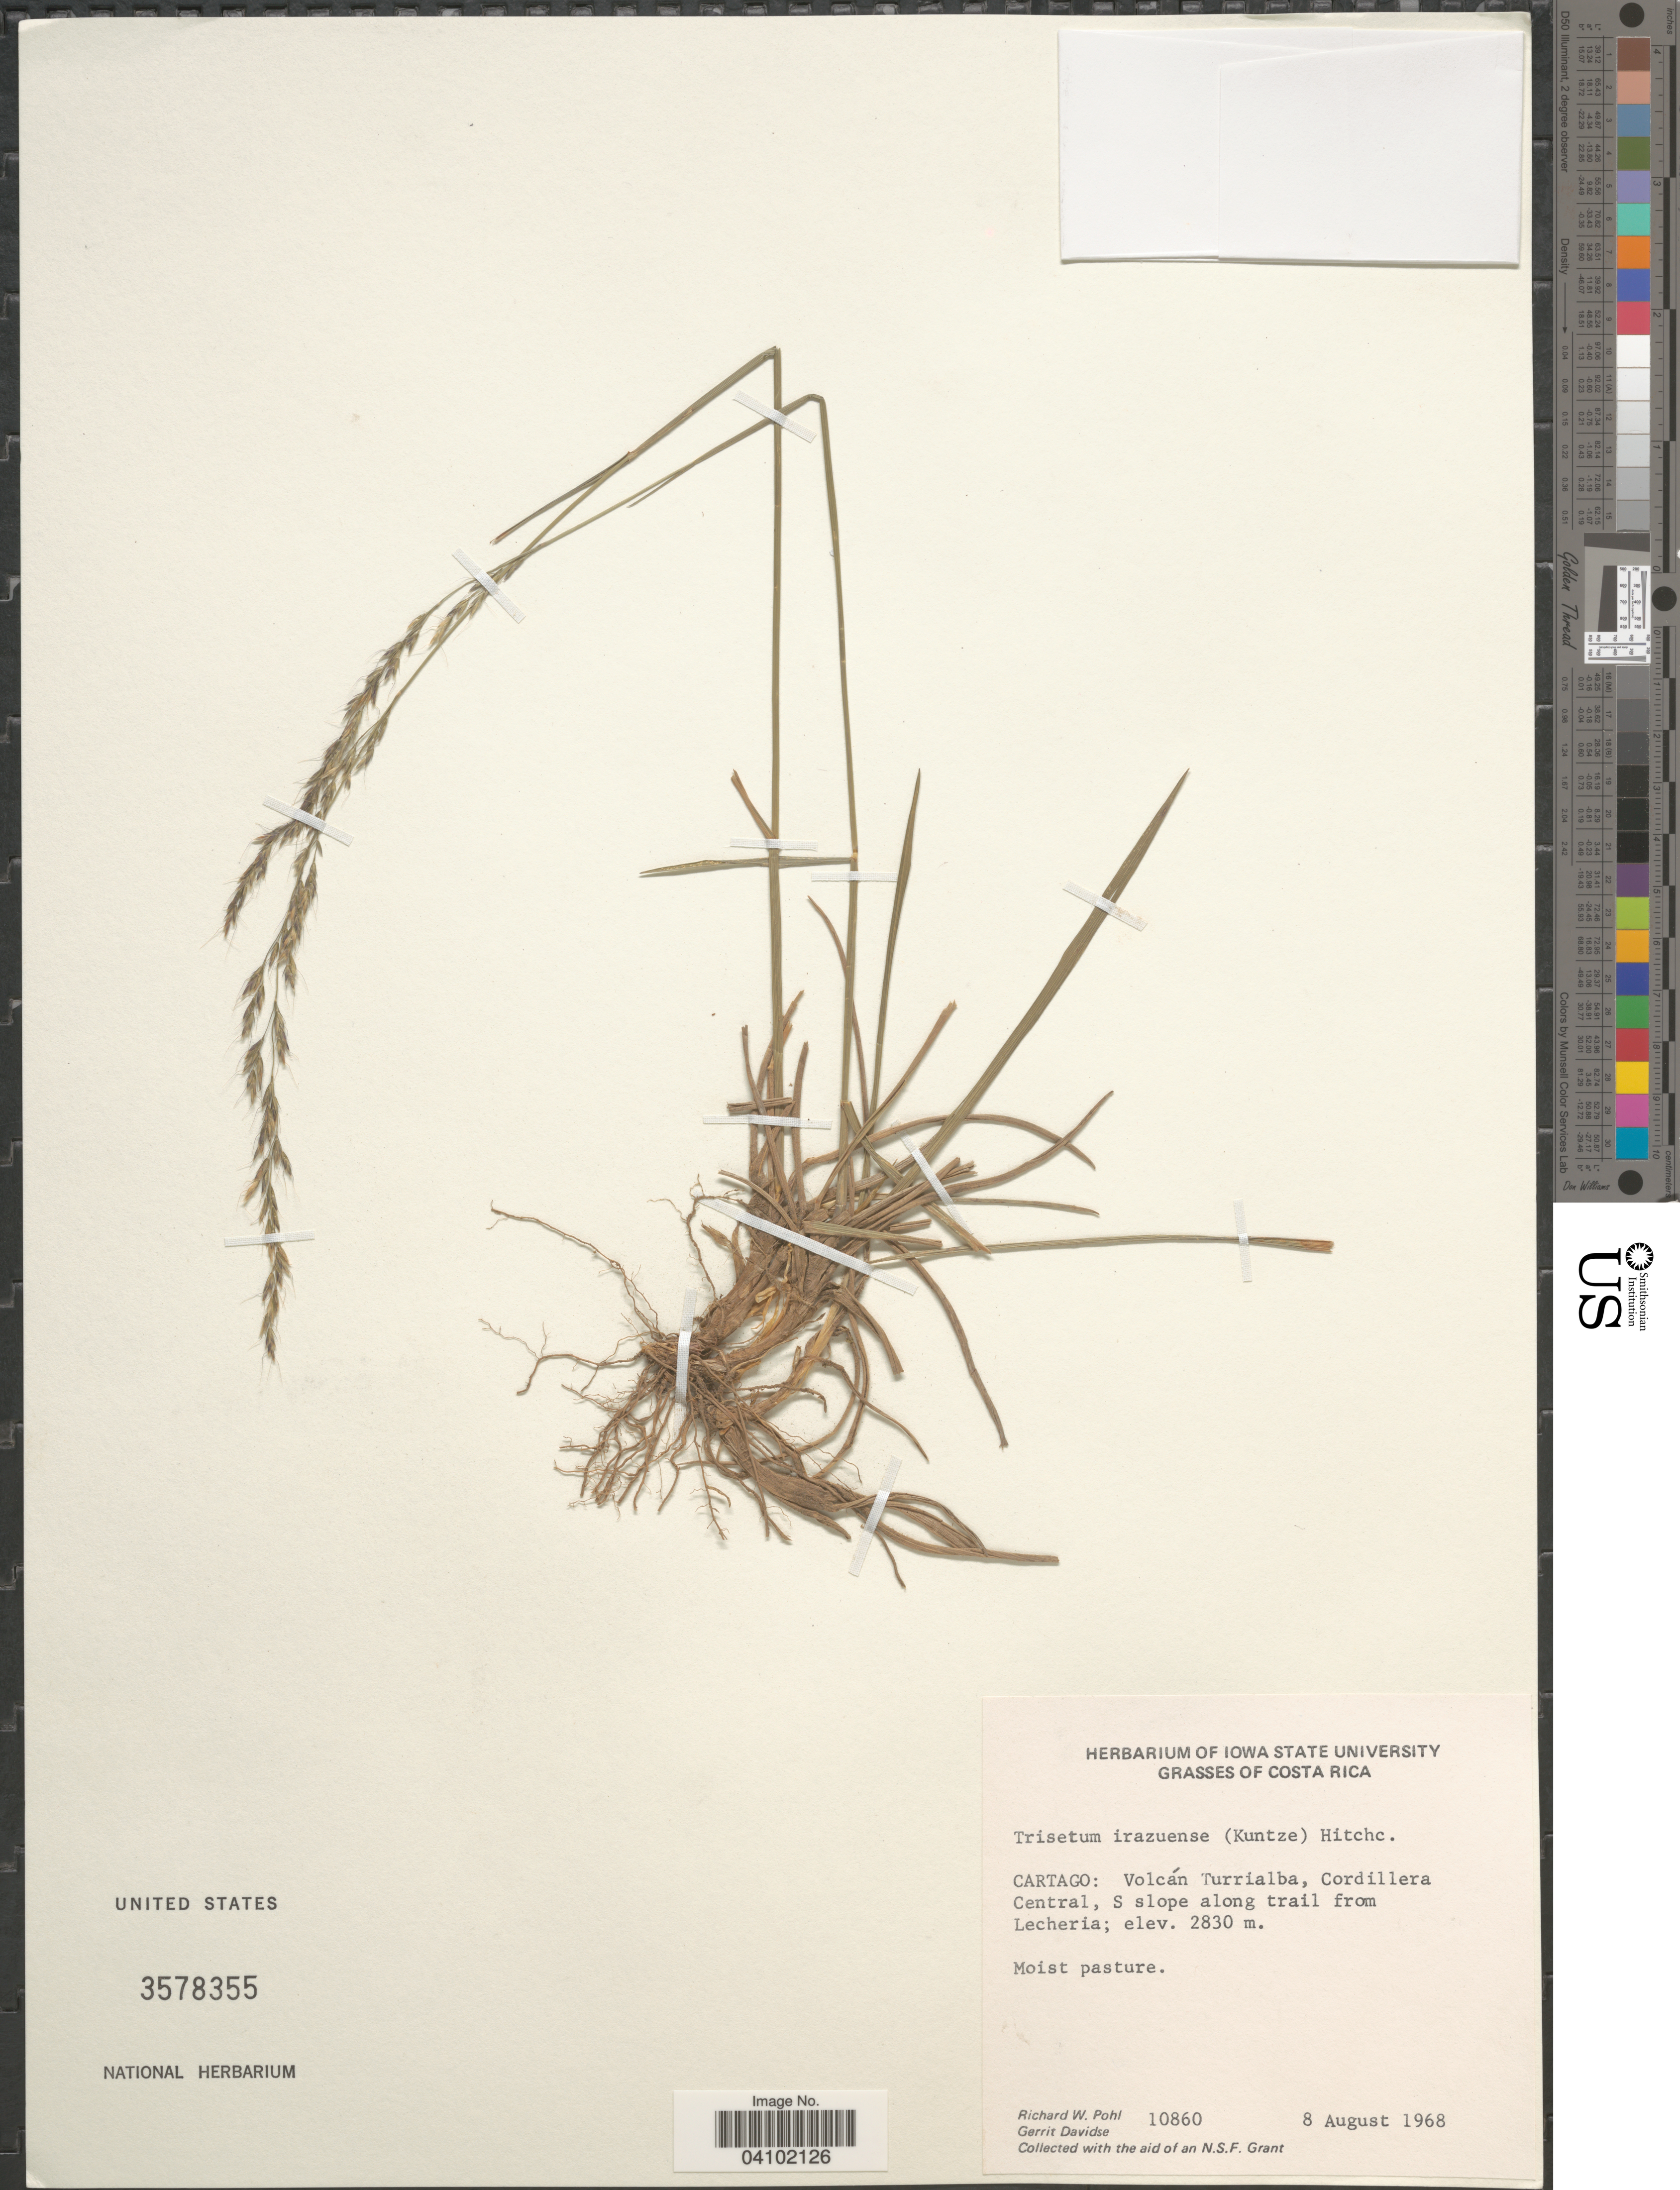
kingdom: Plantae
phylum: Tracheophyta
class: Liliopsida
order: Poales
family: Poaceae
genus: Peyritschia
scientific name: Peyritschia irazuensis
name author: (Kuntze) P.M. Peterson et al.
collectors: R. W. Pohl & G. Davidse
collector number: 10860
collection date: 1968-08-08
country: Costa Rica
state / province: Cartago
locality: Volcán Turrialba, Cordillera Central, S slope along trail from Lecheria.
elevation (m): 2830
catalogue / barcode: US 3578355